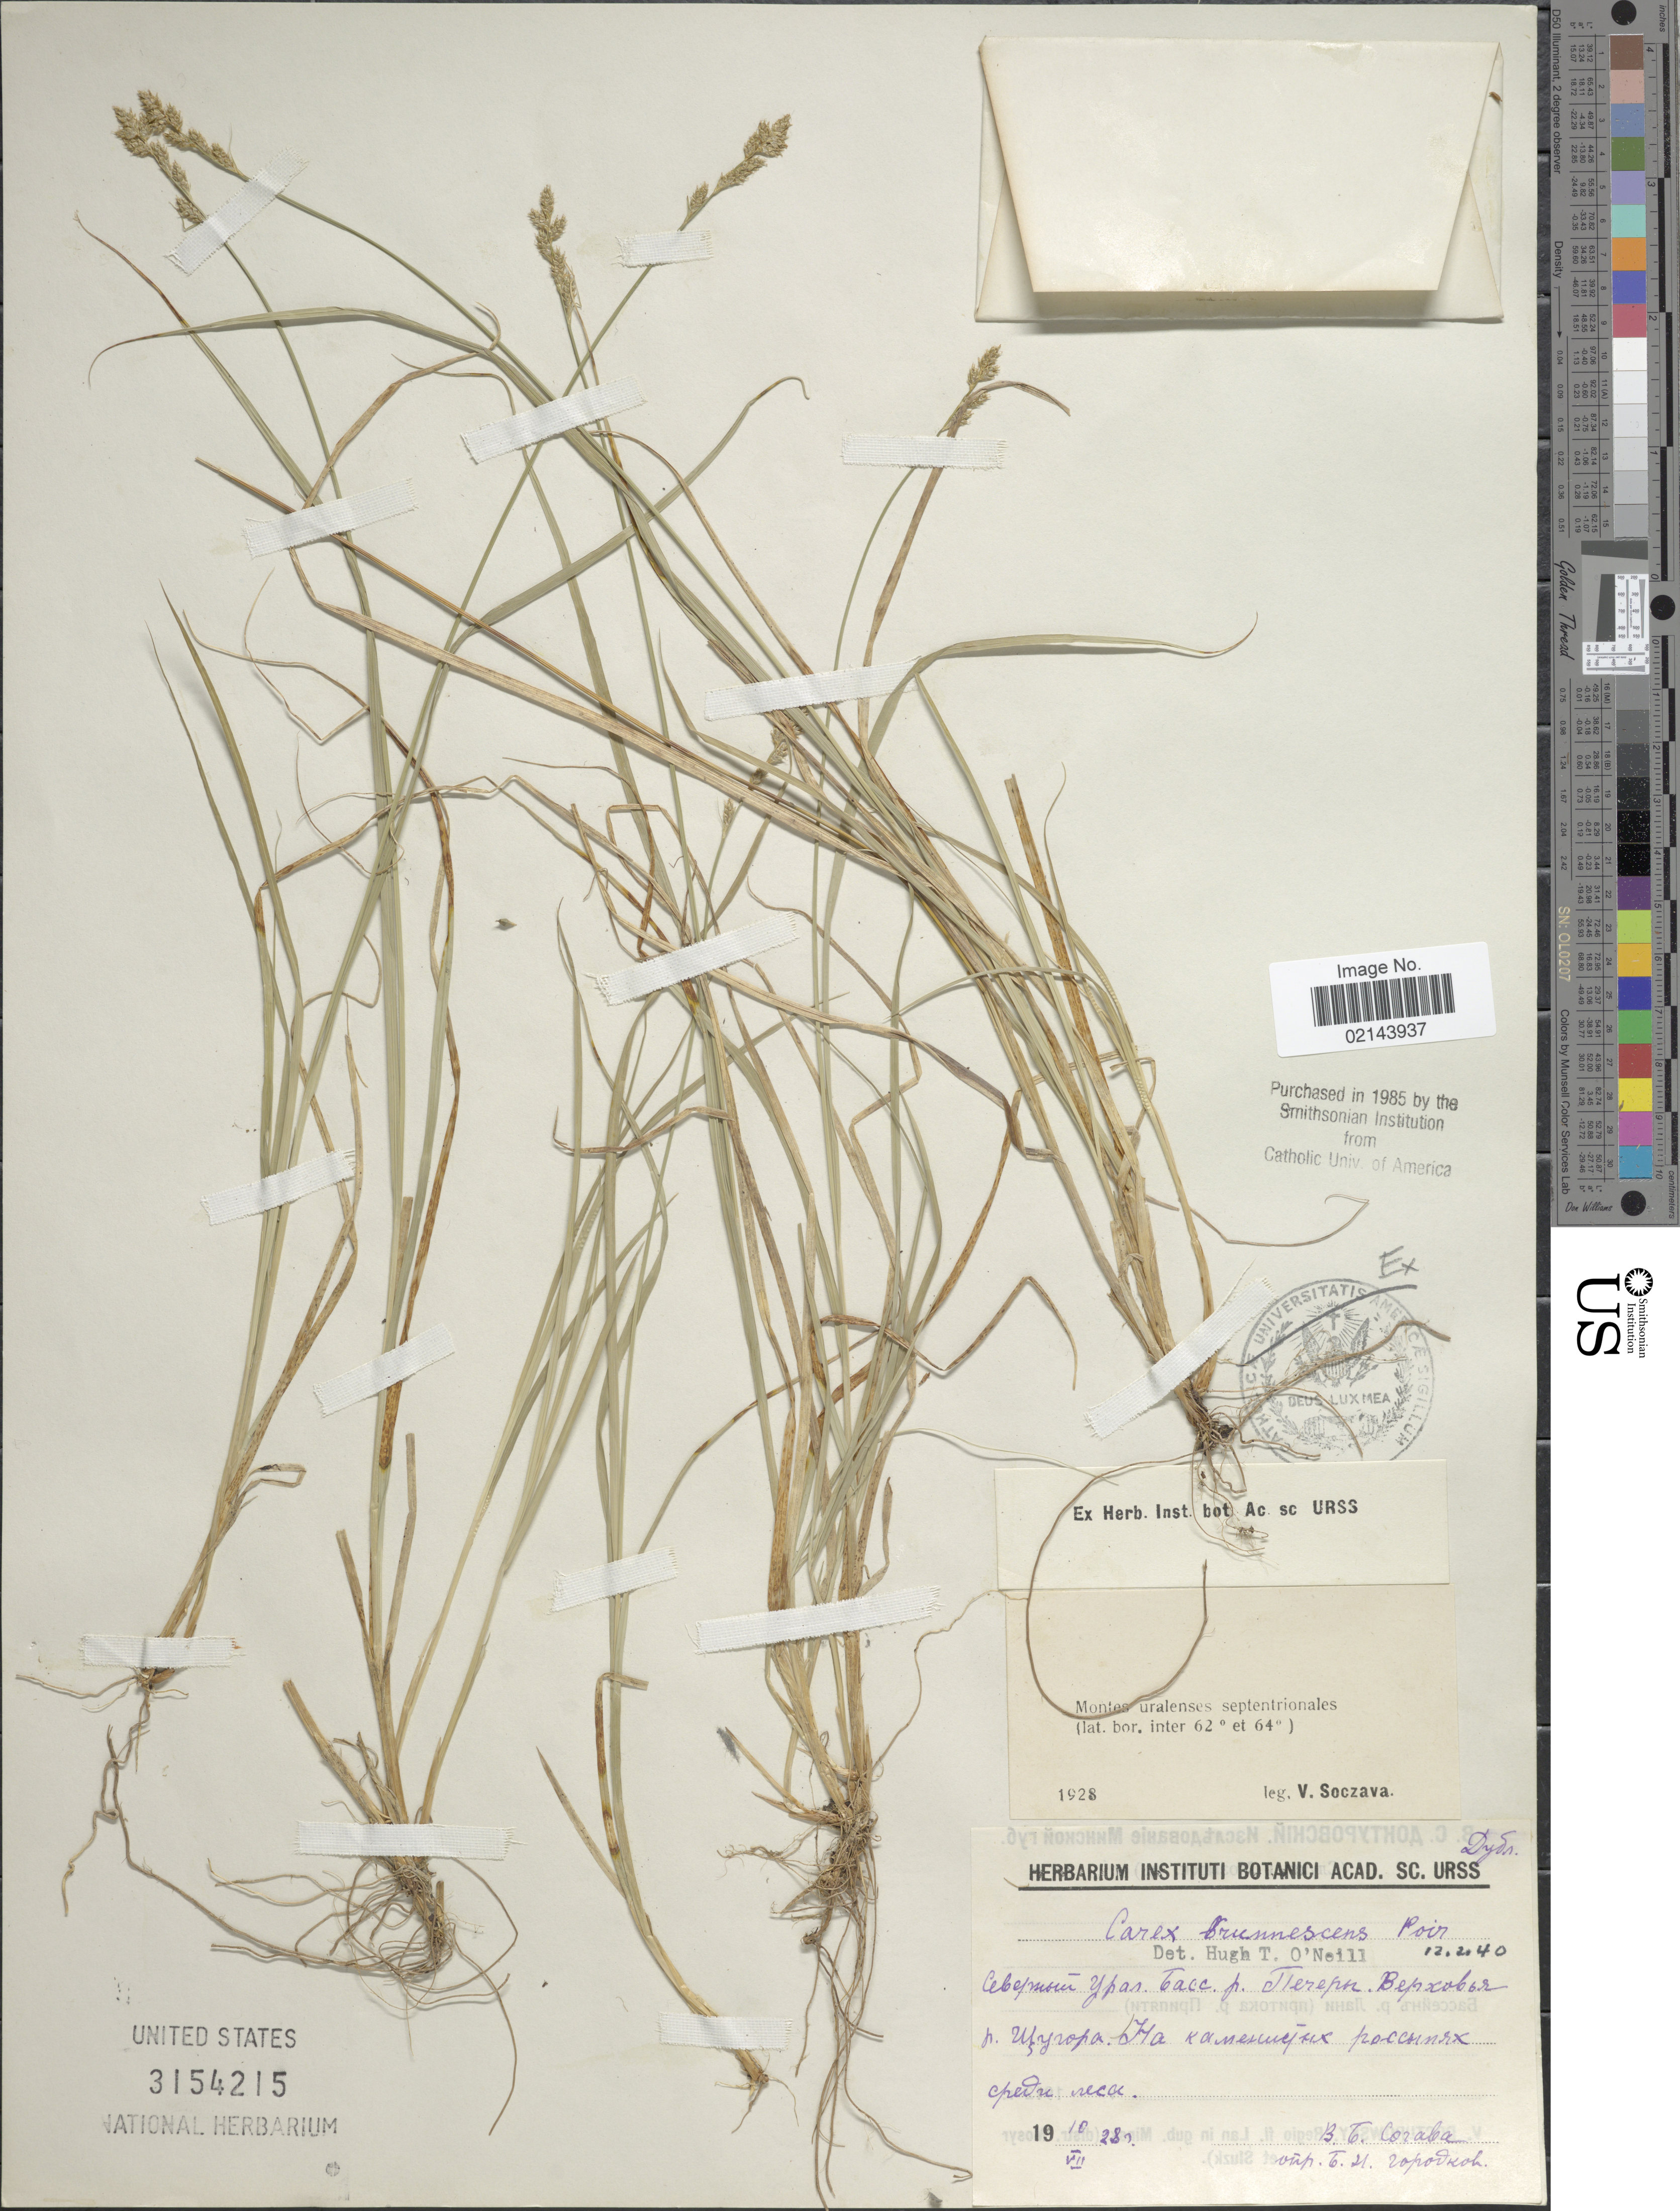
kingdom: Plantae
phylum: Tracheophyta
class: Liliopsida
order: Poales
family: Cyperaceae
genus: Carex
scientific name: Carex brunnescens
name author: (Pers.) Poir.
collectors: V. Soczava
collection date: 1828-07-10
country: Russian Federation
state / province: Komi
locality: Montes uralenses spetentrionales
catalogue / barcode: US 3154215